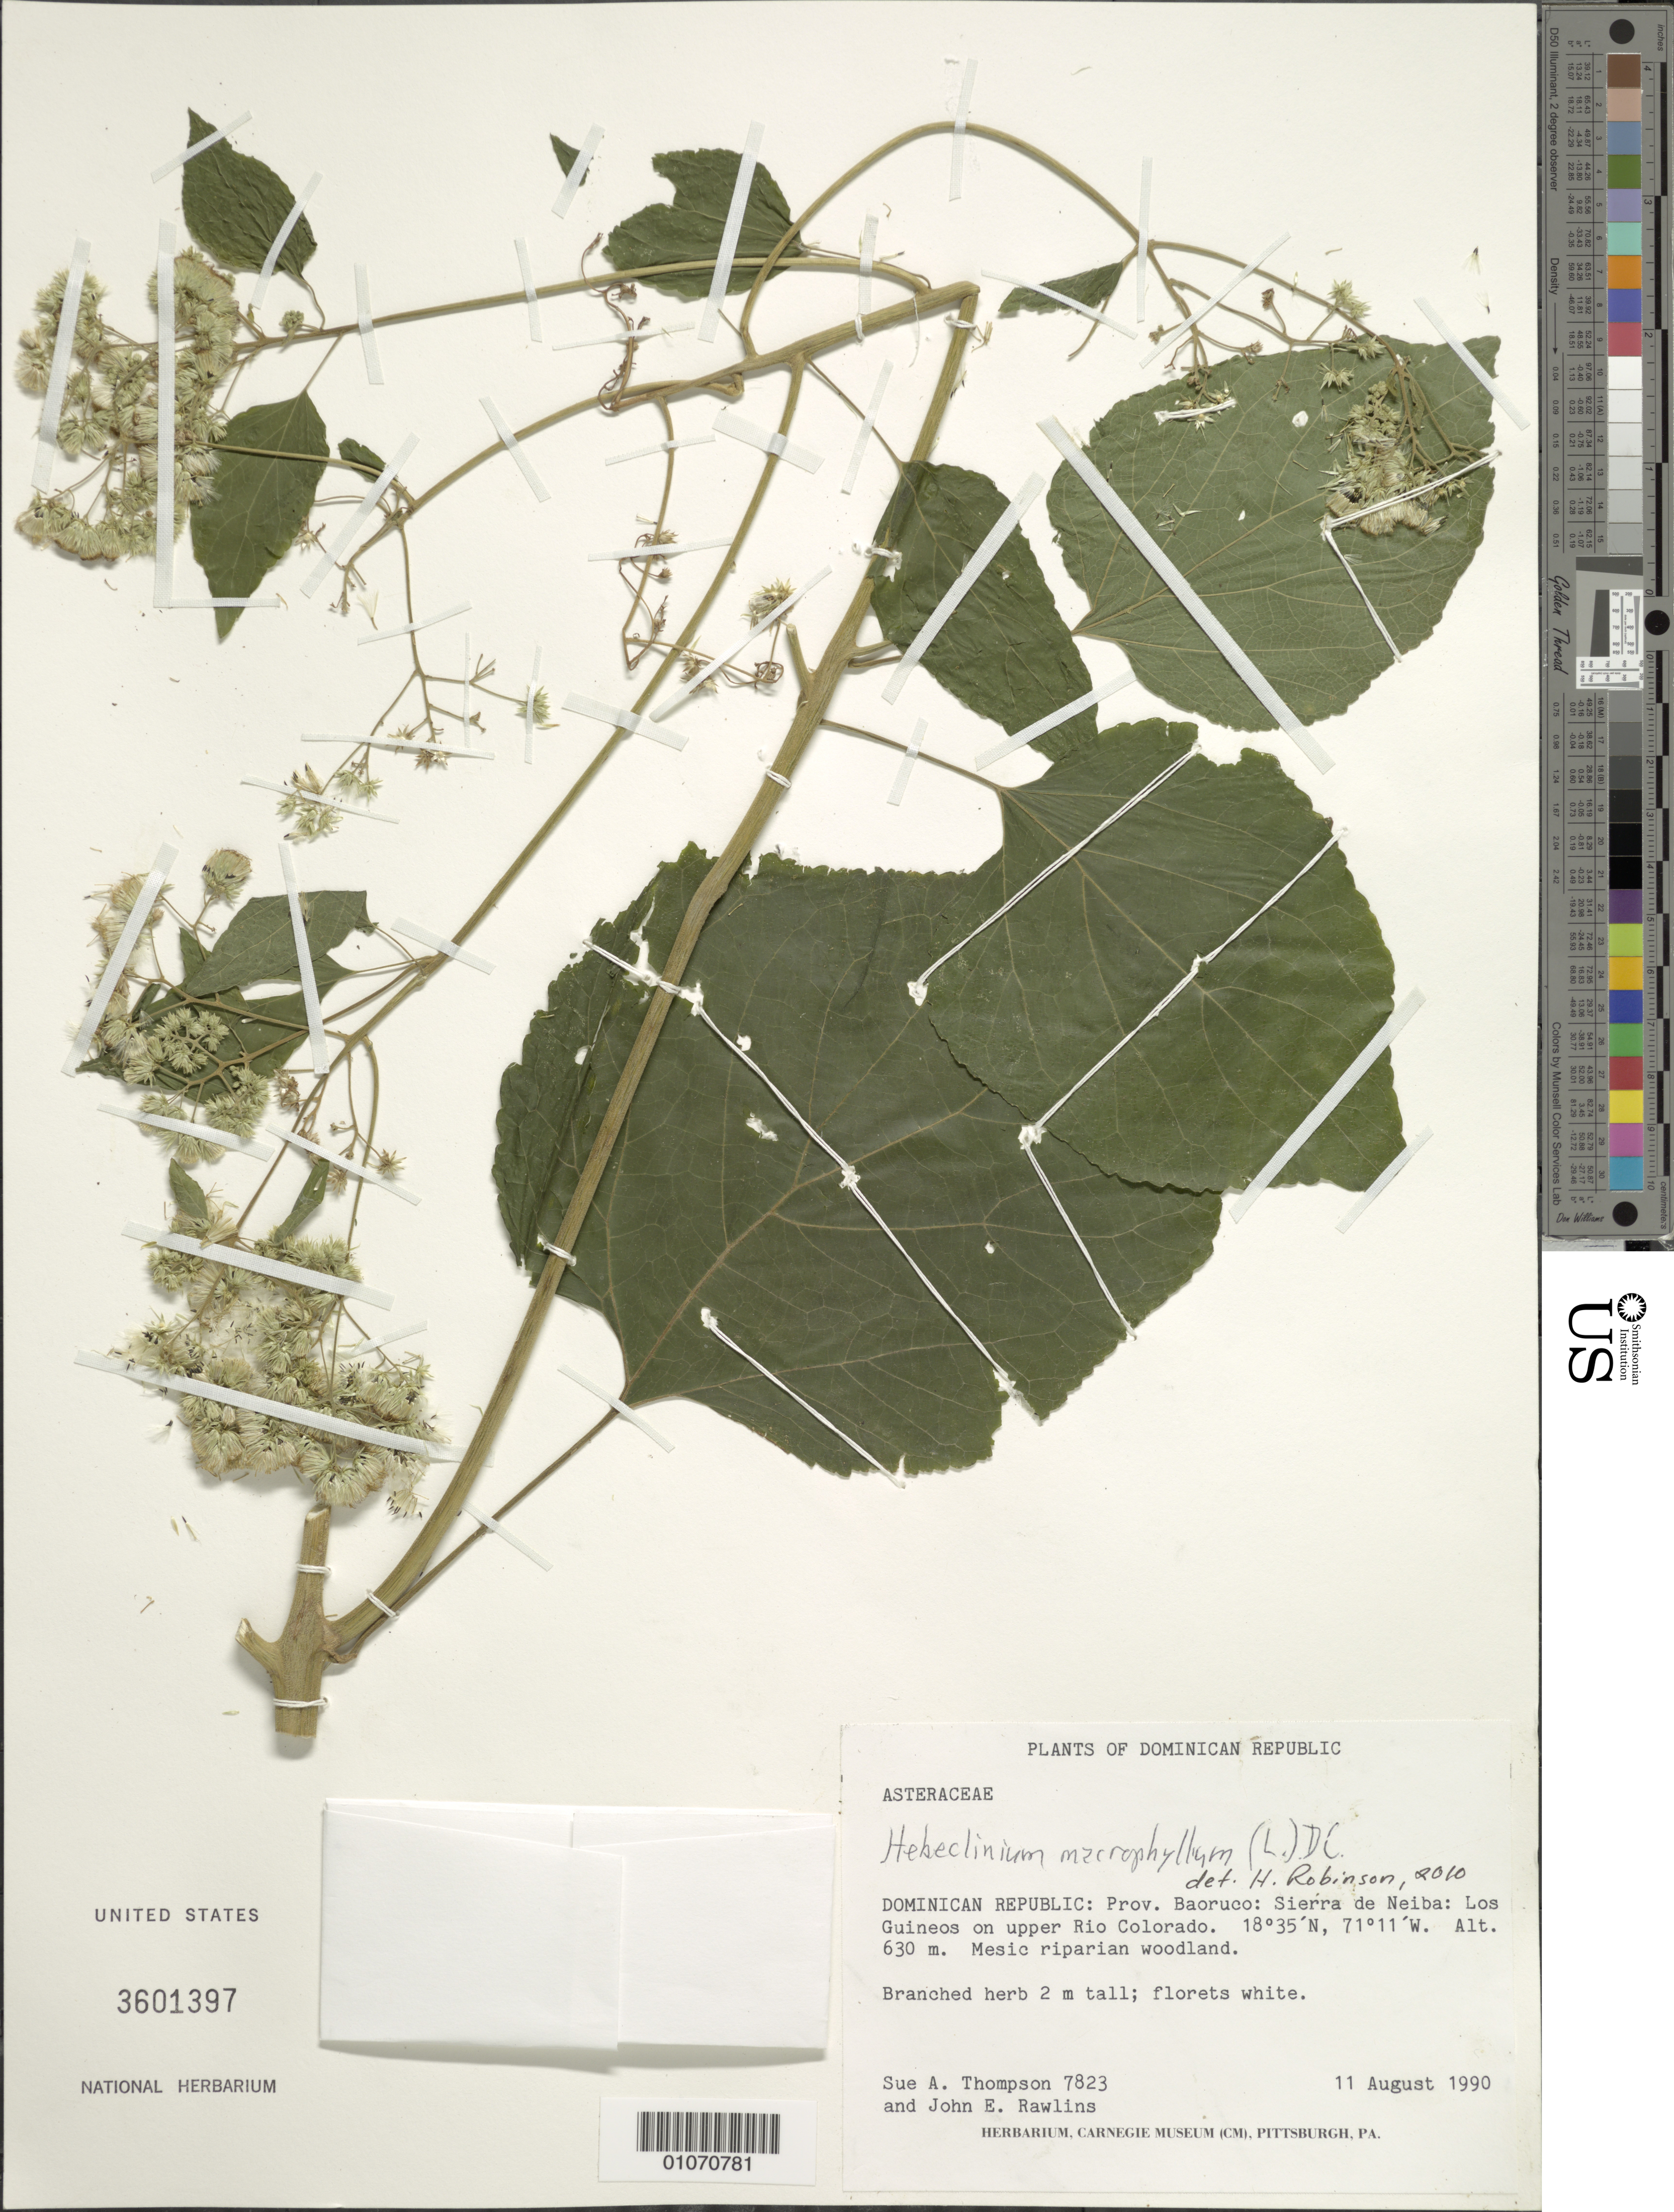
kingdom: Plantae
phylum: Tracheophyta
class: Magnoliopsida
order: Asterales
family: Asteraceae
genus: Hebeclinium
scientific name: Hebeclinium macrophyllum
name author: (L.) DC.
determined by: Robinson, Harold E., (US)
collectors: S. A. Thompson & J. Rawlins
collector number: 7823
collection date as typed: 11 Aug 1990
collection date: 1990-08-11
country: Dominican Republic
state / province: Baoruco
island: Hispaniola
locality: Sierra de Neiba, los Guineos on upper Rio Colorado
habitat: Mesic riparian woodland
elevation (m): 630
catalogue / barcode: US 3601397